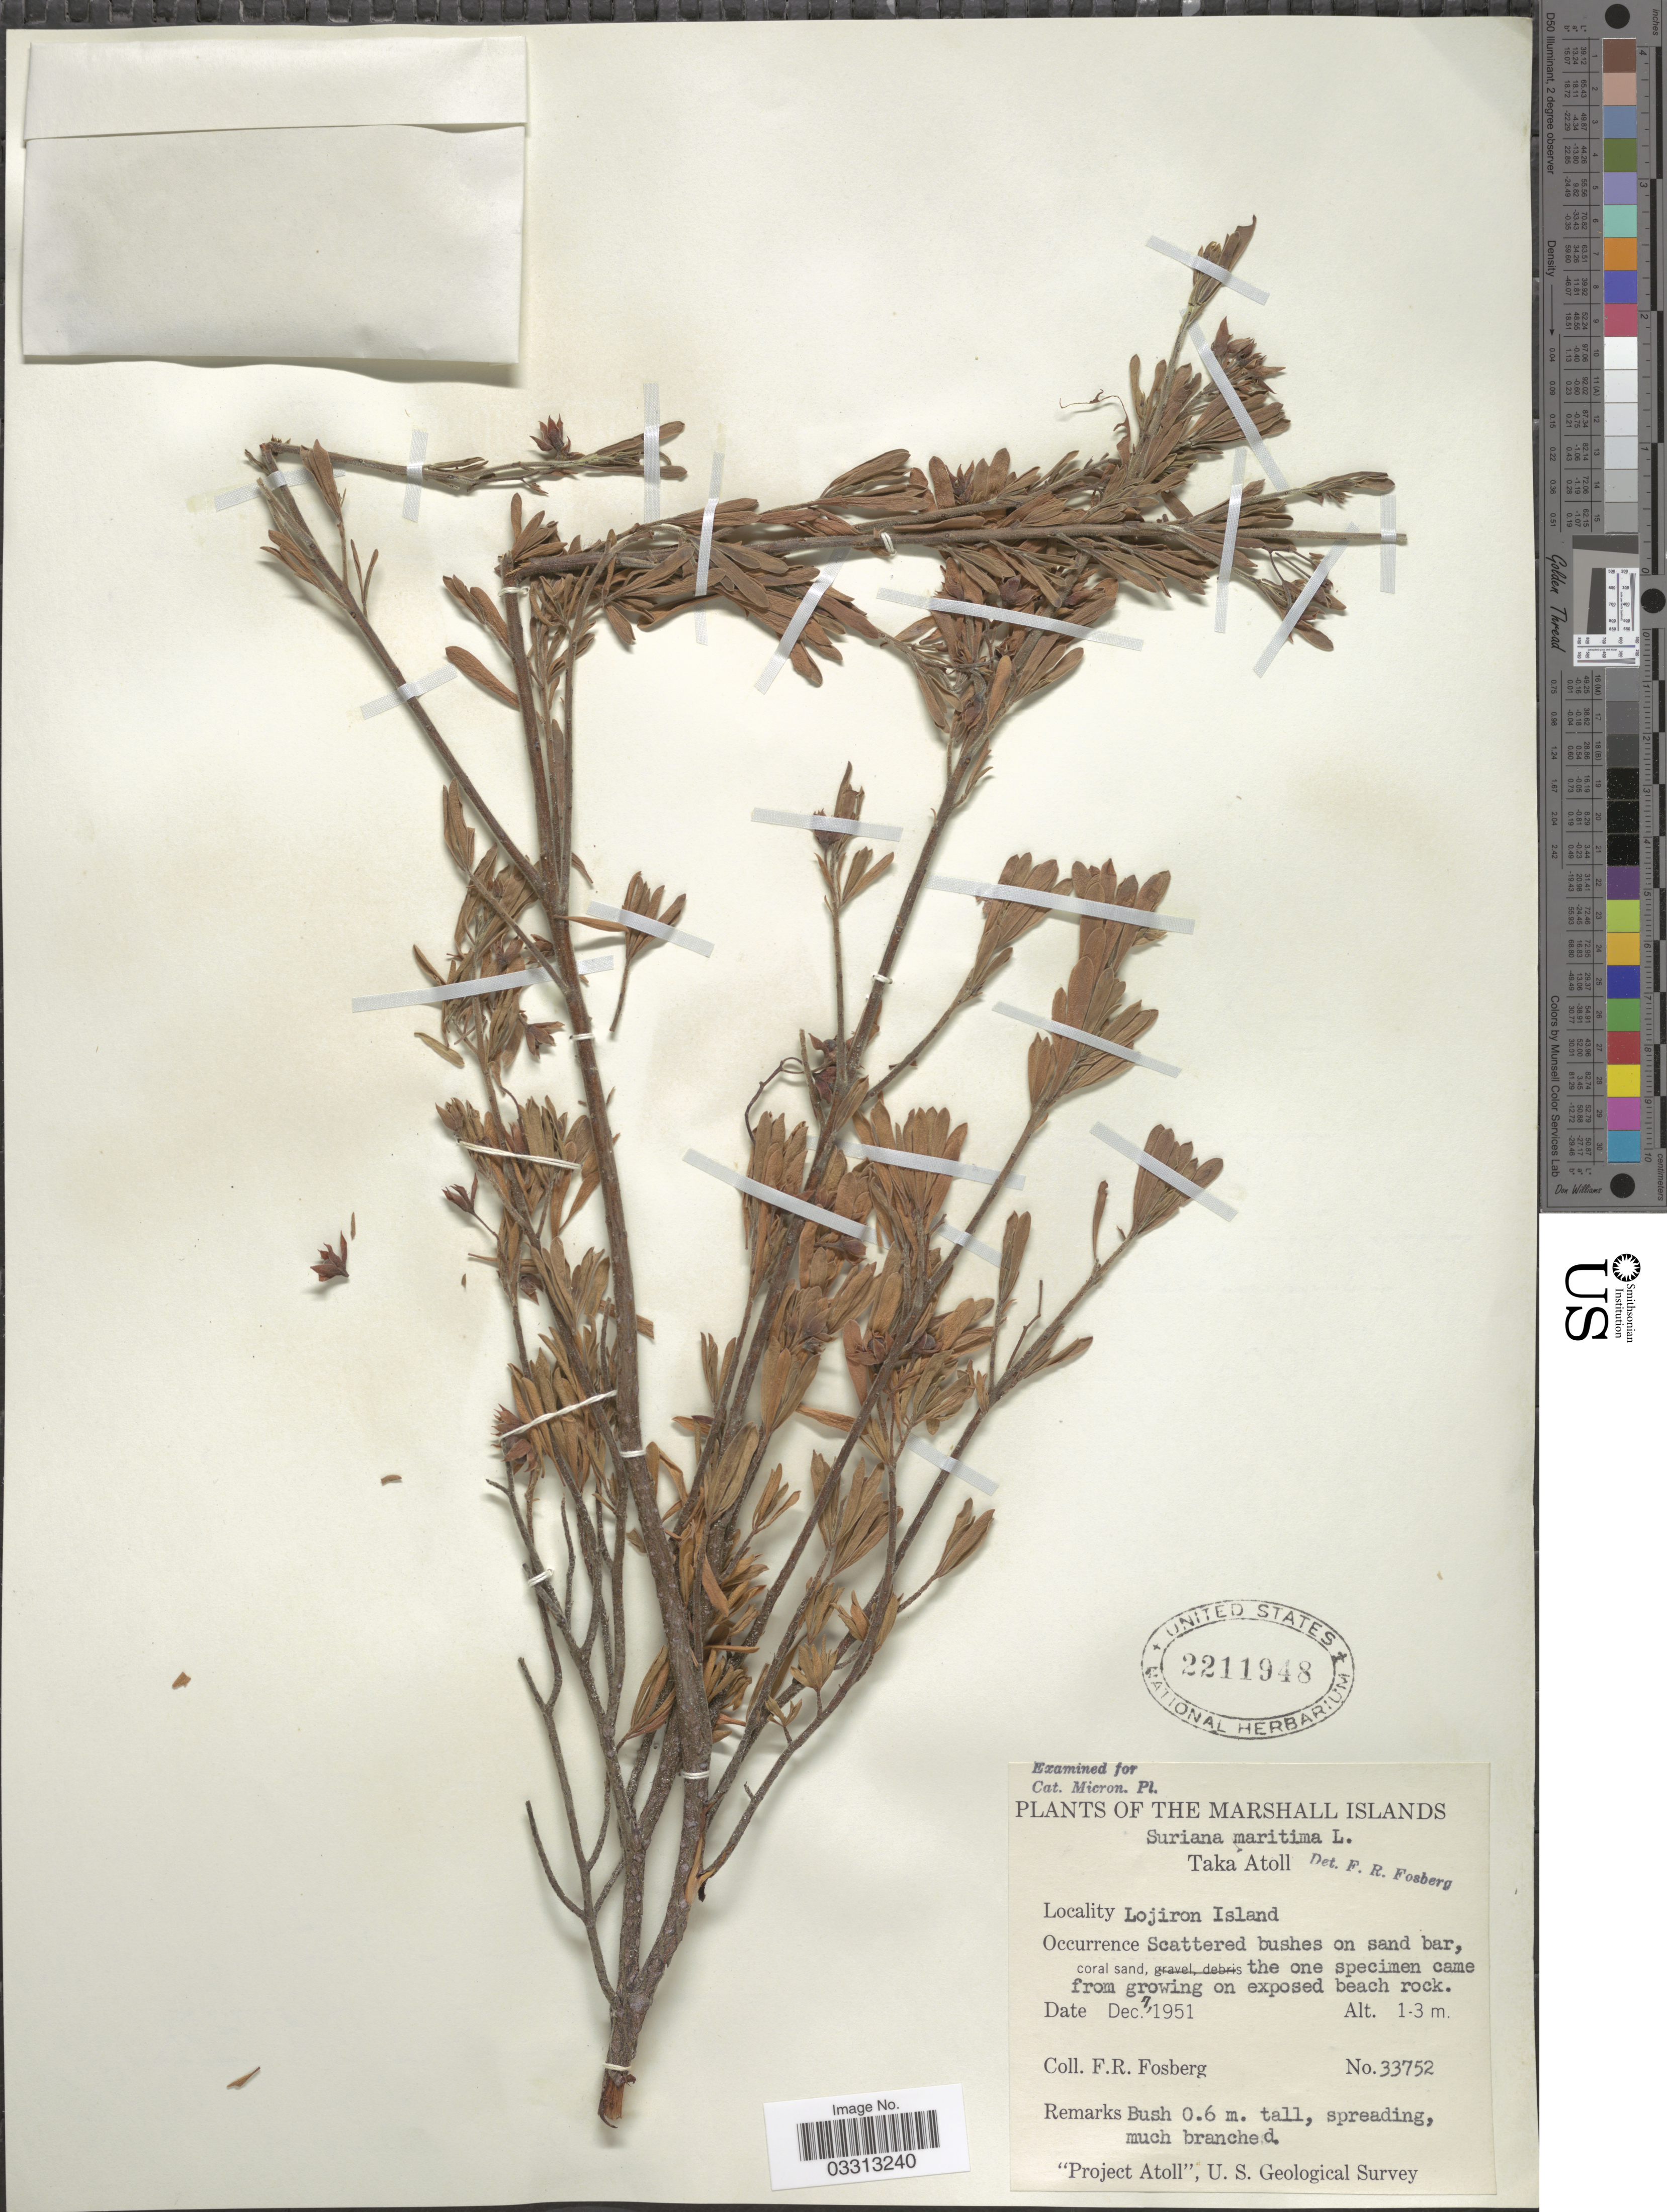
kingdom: Plantae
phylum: Tracheophyta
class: Magnoliopsida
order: Fabales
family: Surianaceae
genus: Suriana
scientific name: Suriana maritima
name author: L.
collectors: F. R. Fosberg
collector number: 33752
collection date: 1951-12-07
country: Marshall Islands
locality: Taka Atoll. Lojiron Island.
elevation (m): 1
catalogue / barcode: US 2211948